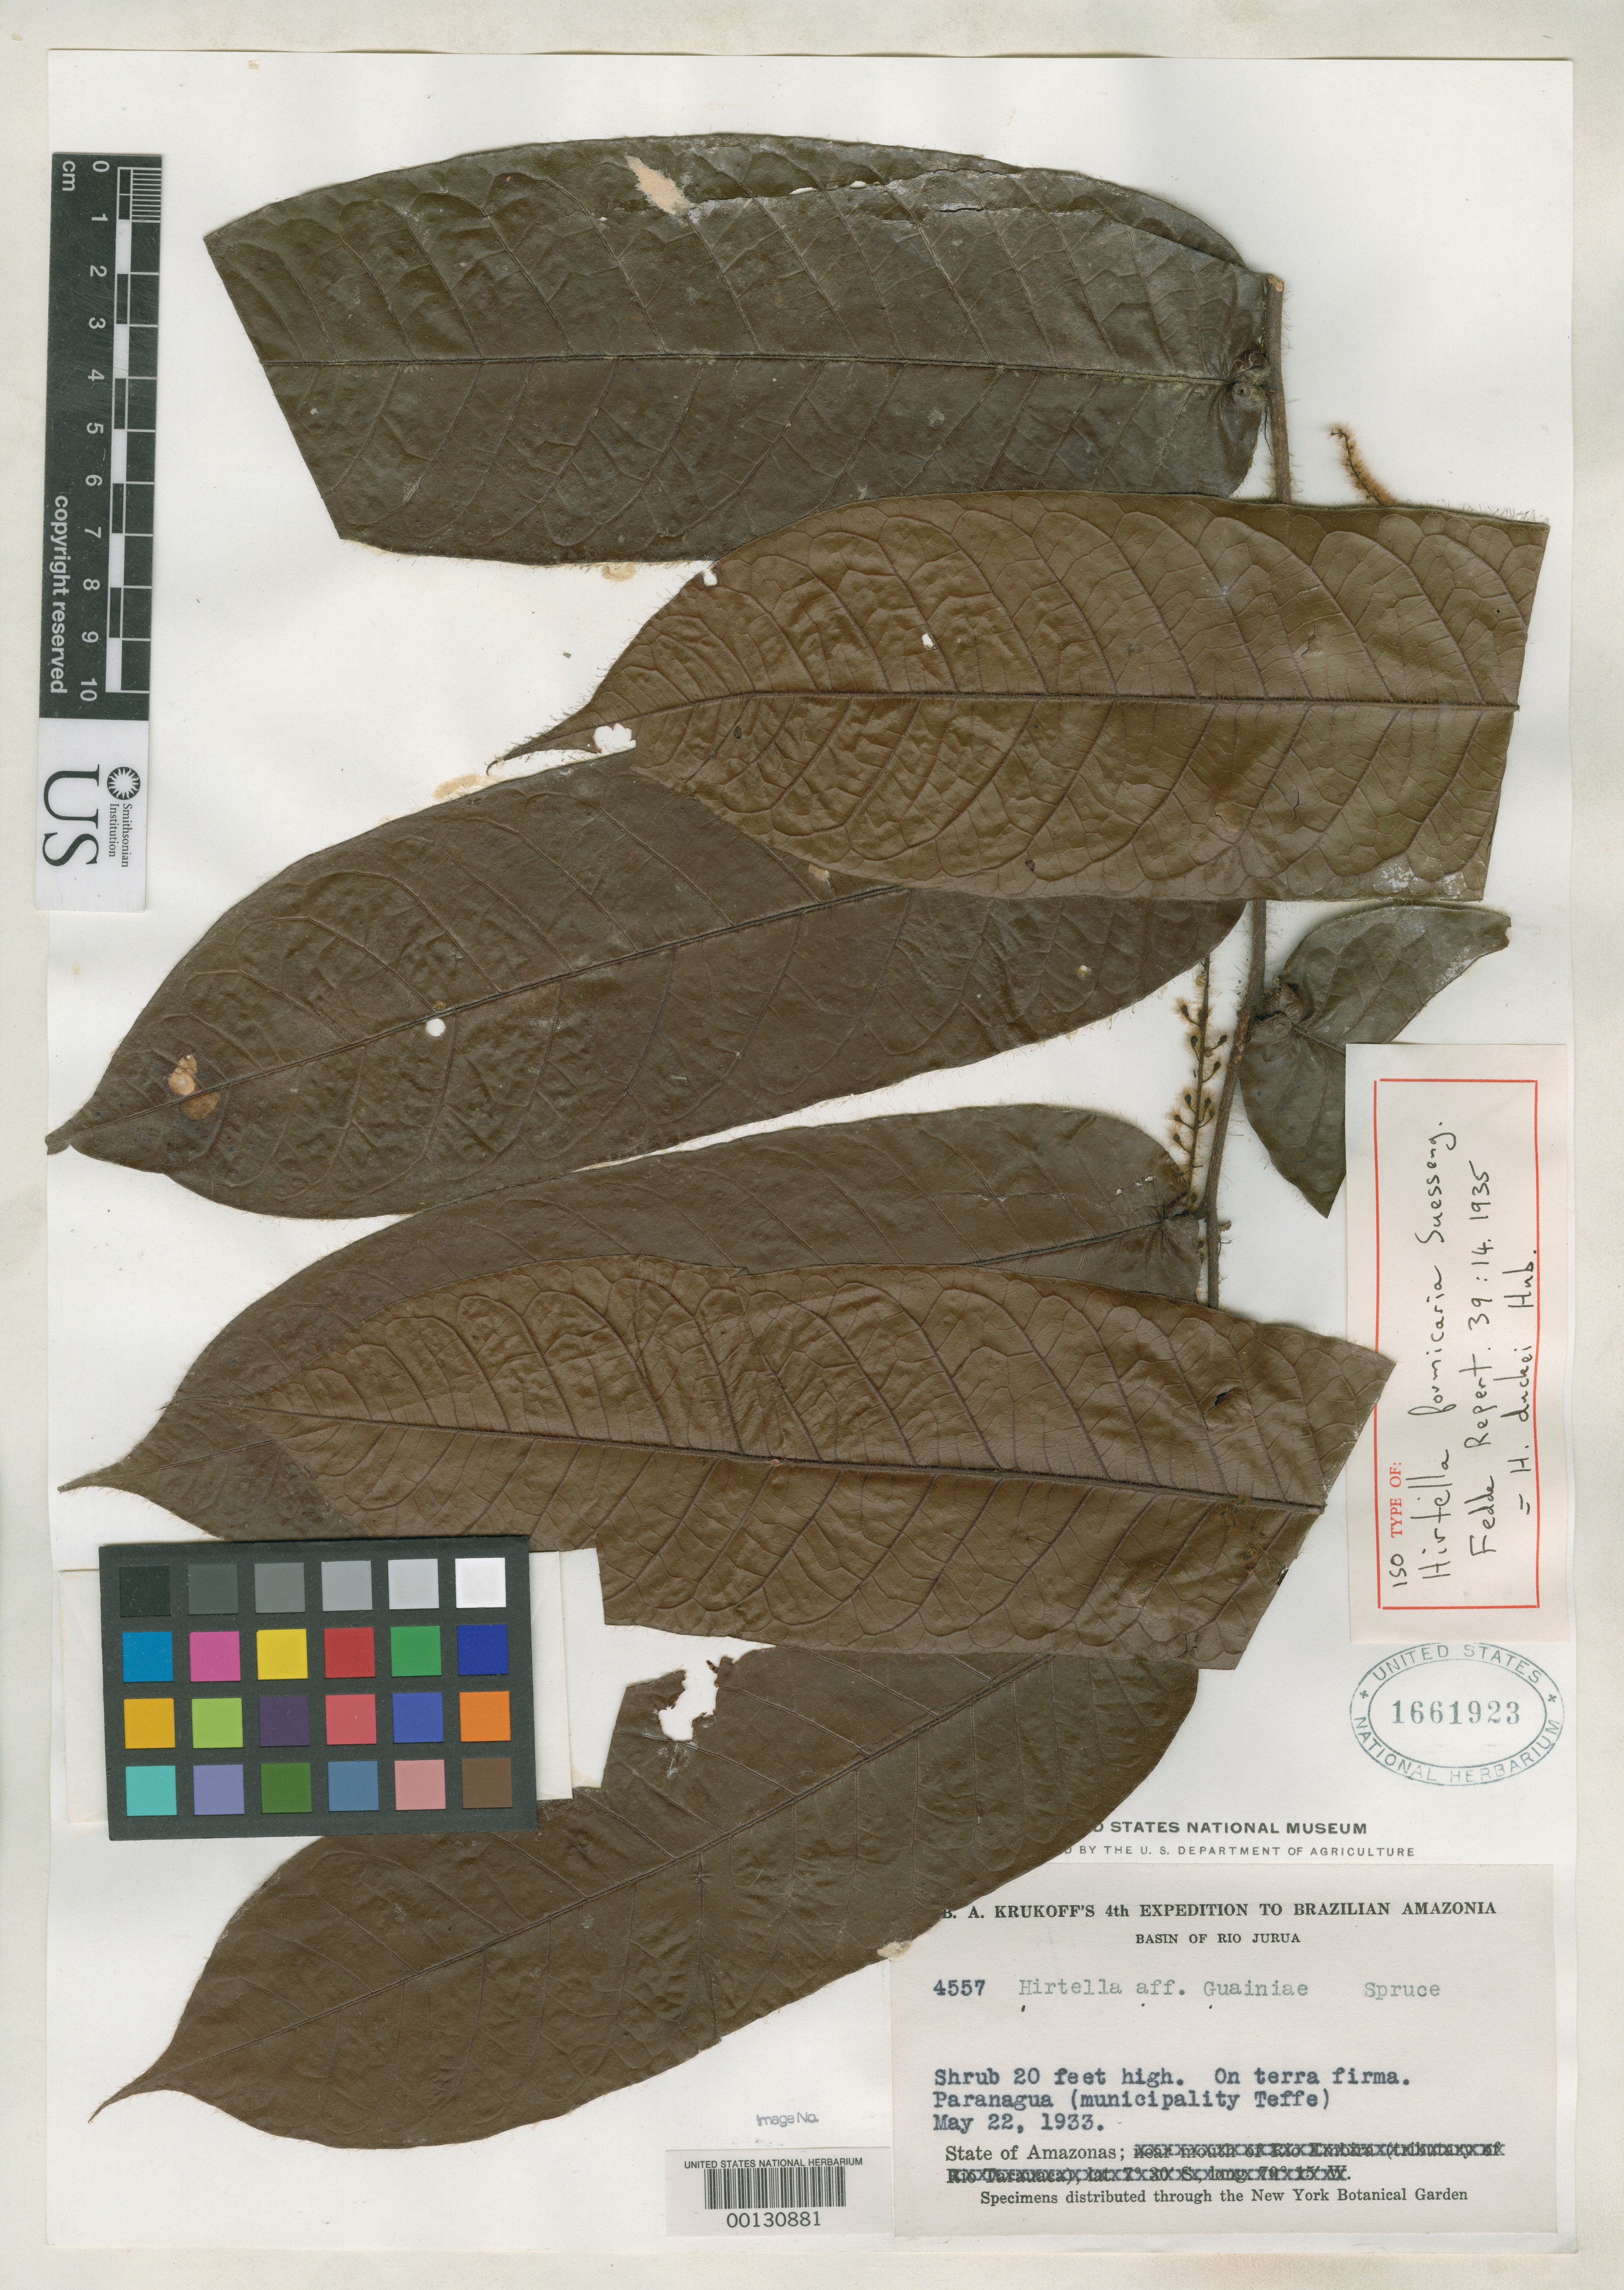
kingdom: Plantae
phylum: Tracheophyta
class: Magnoliopsida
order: Malpighiales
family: Chrysobalanaceae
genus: Hirtella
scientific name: Hirtella formicaria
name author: Suess.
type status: Isotype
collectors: B. A. Krukoff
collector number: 4557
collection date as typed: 22 May 1933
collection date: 1933-05-22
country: Brazil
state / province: Amazonas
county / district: Tefé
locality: Paranagua, Rio Jurua.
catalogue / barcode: US 1661923